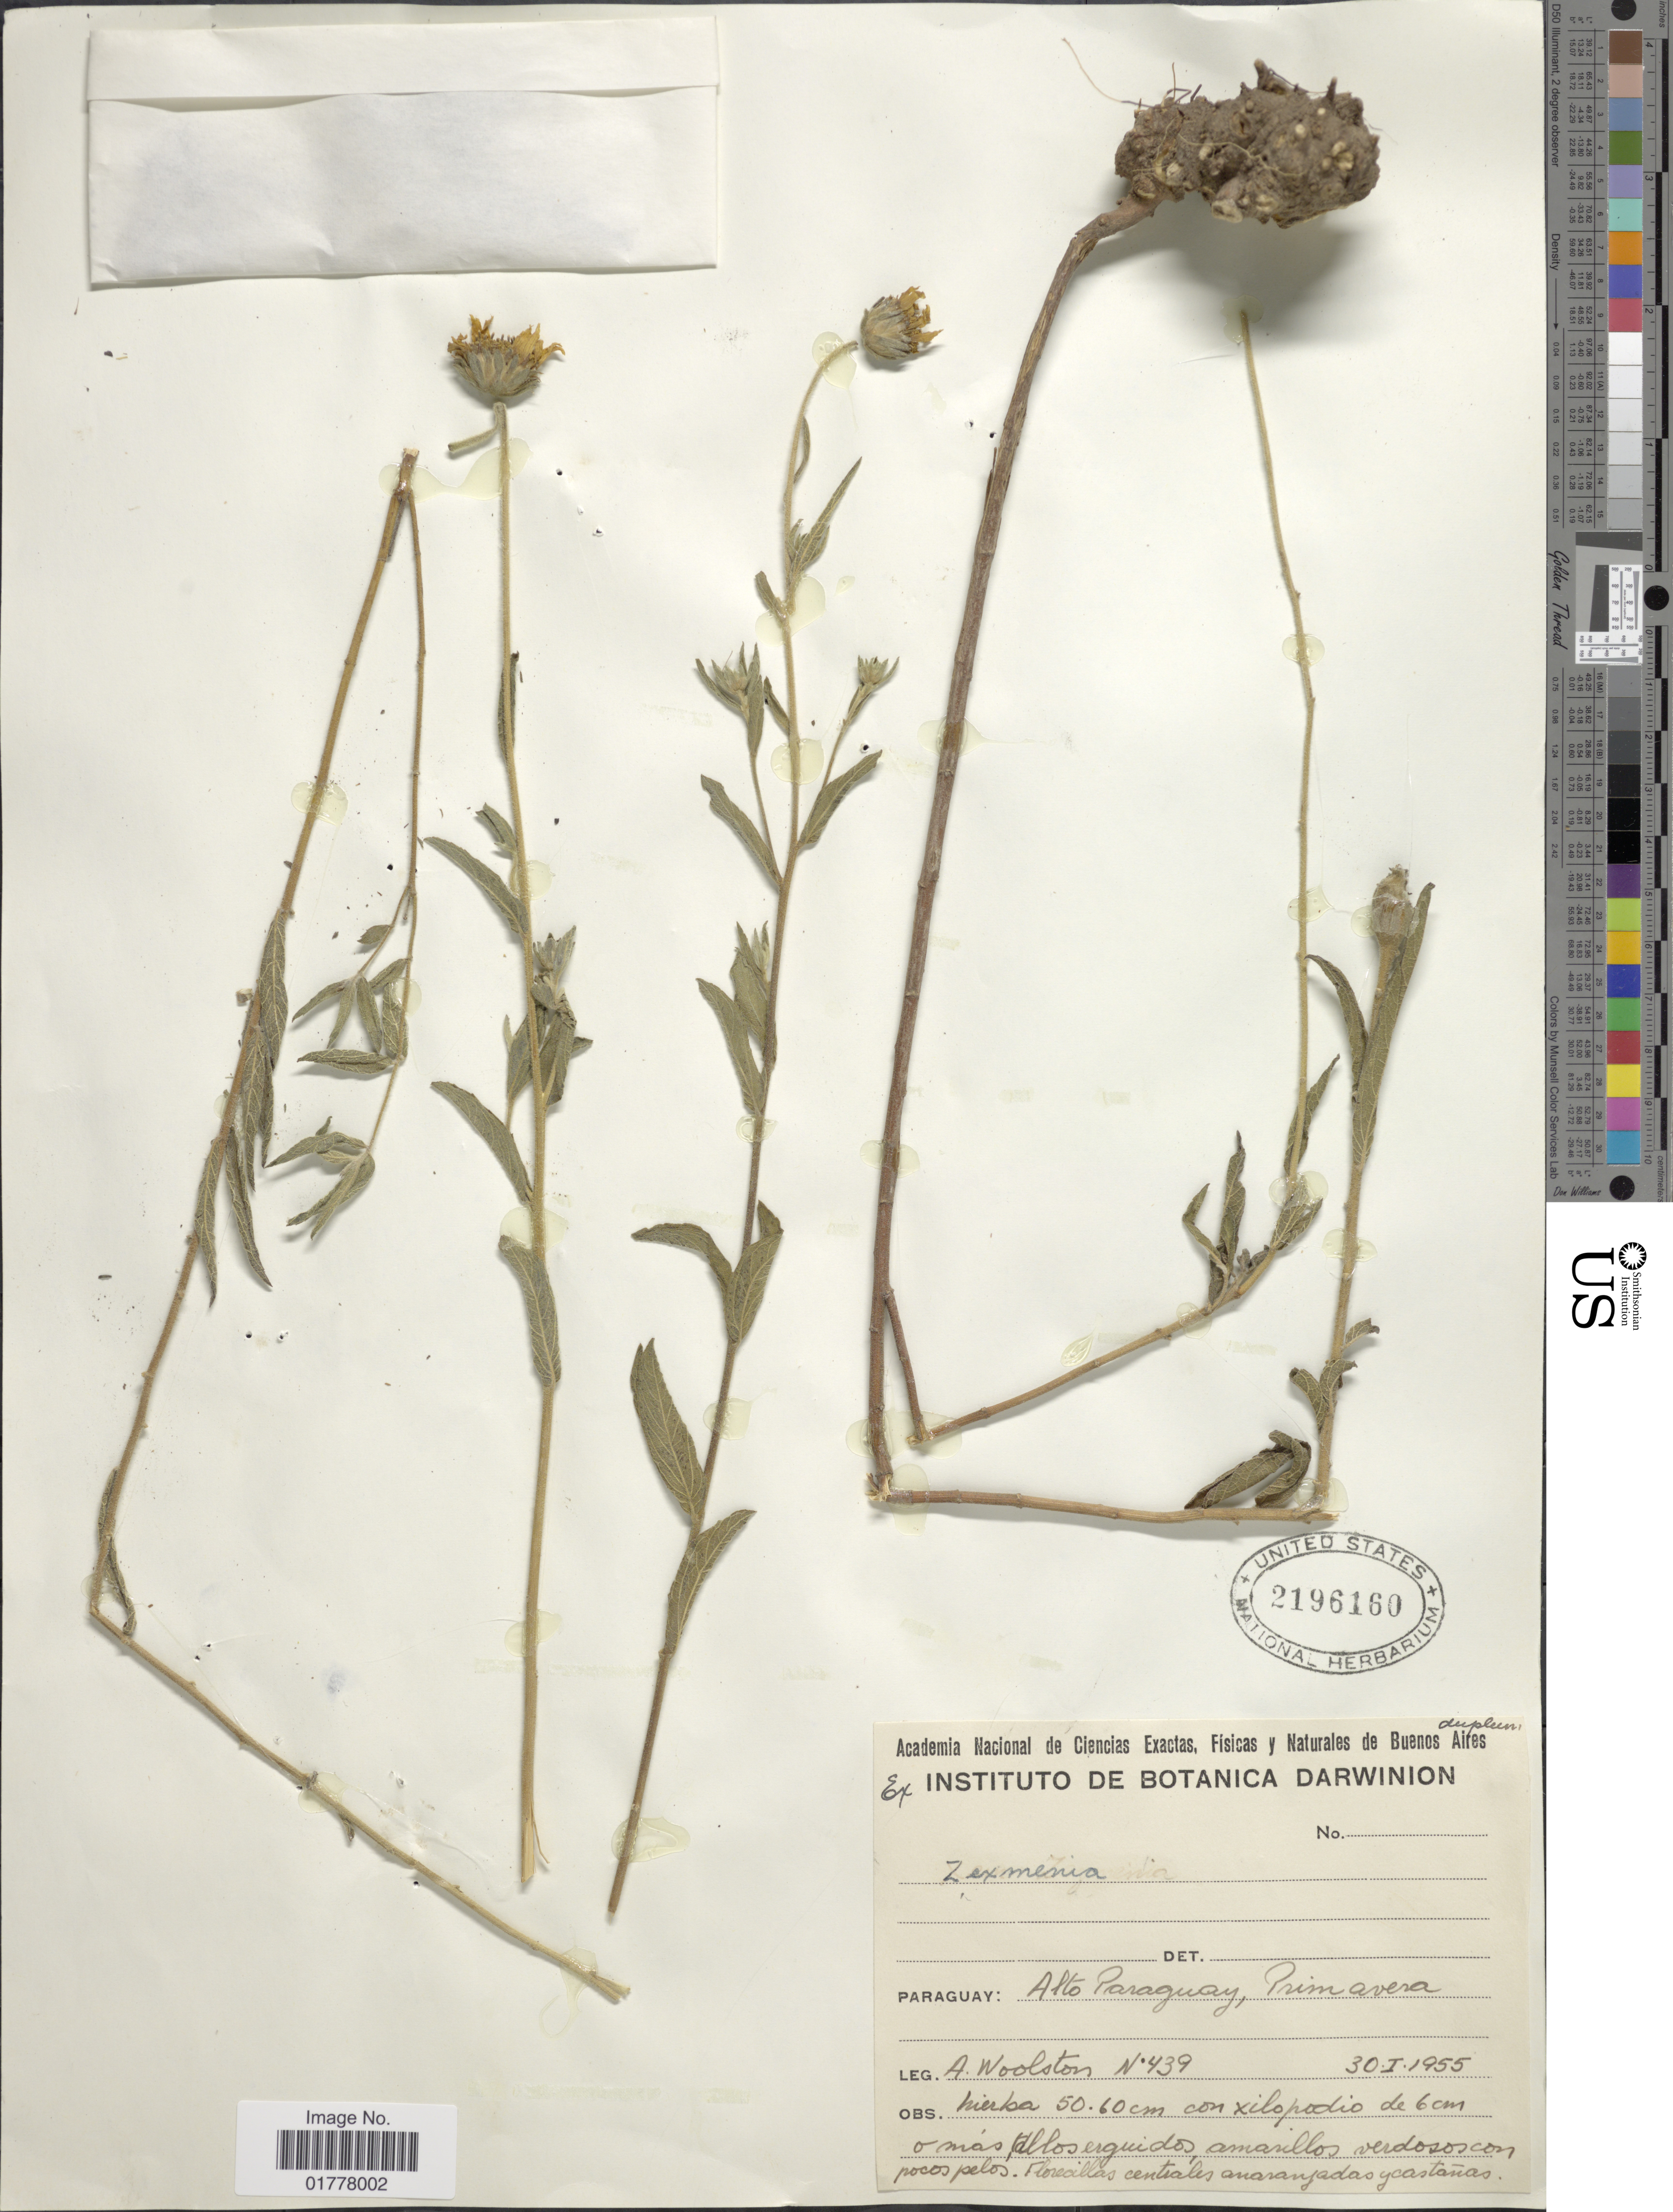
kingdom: Plantae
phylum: Tracheophyta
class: Magnoliopsida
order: Asterales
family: Asteraceae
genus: Angelphytum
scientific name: Angelphytum arnottii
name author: (Baker) H. Rob.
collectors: A. Woolston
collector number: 439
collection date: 1955-01-30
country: Paraguay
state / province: Alto Paraguay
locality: Paraguay: Alto Paraguay, Primavera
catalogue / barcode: US 2196160